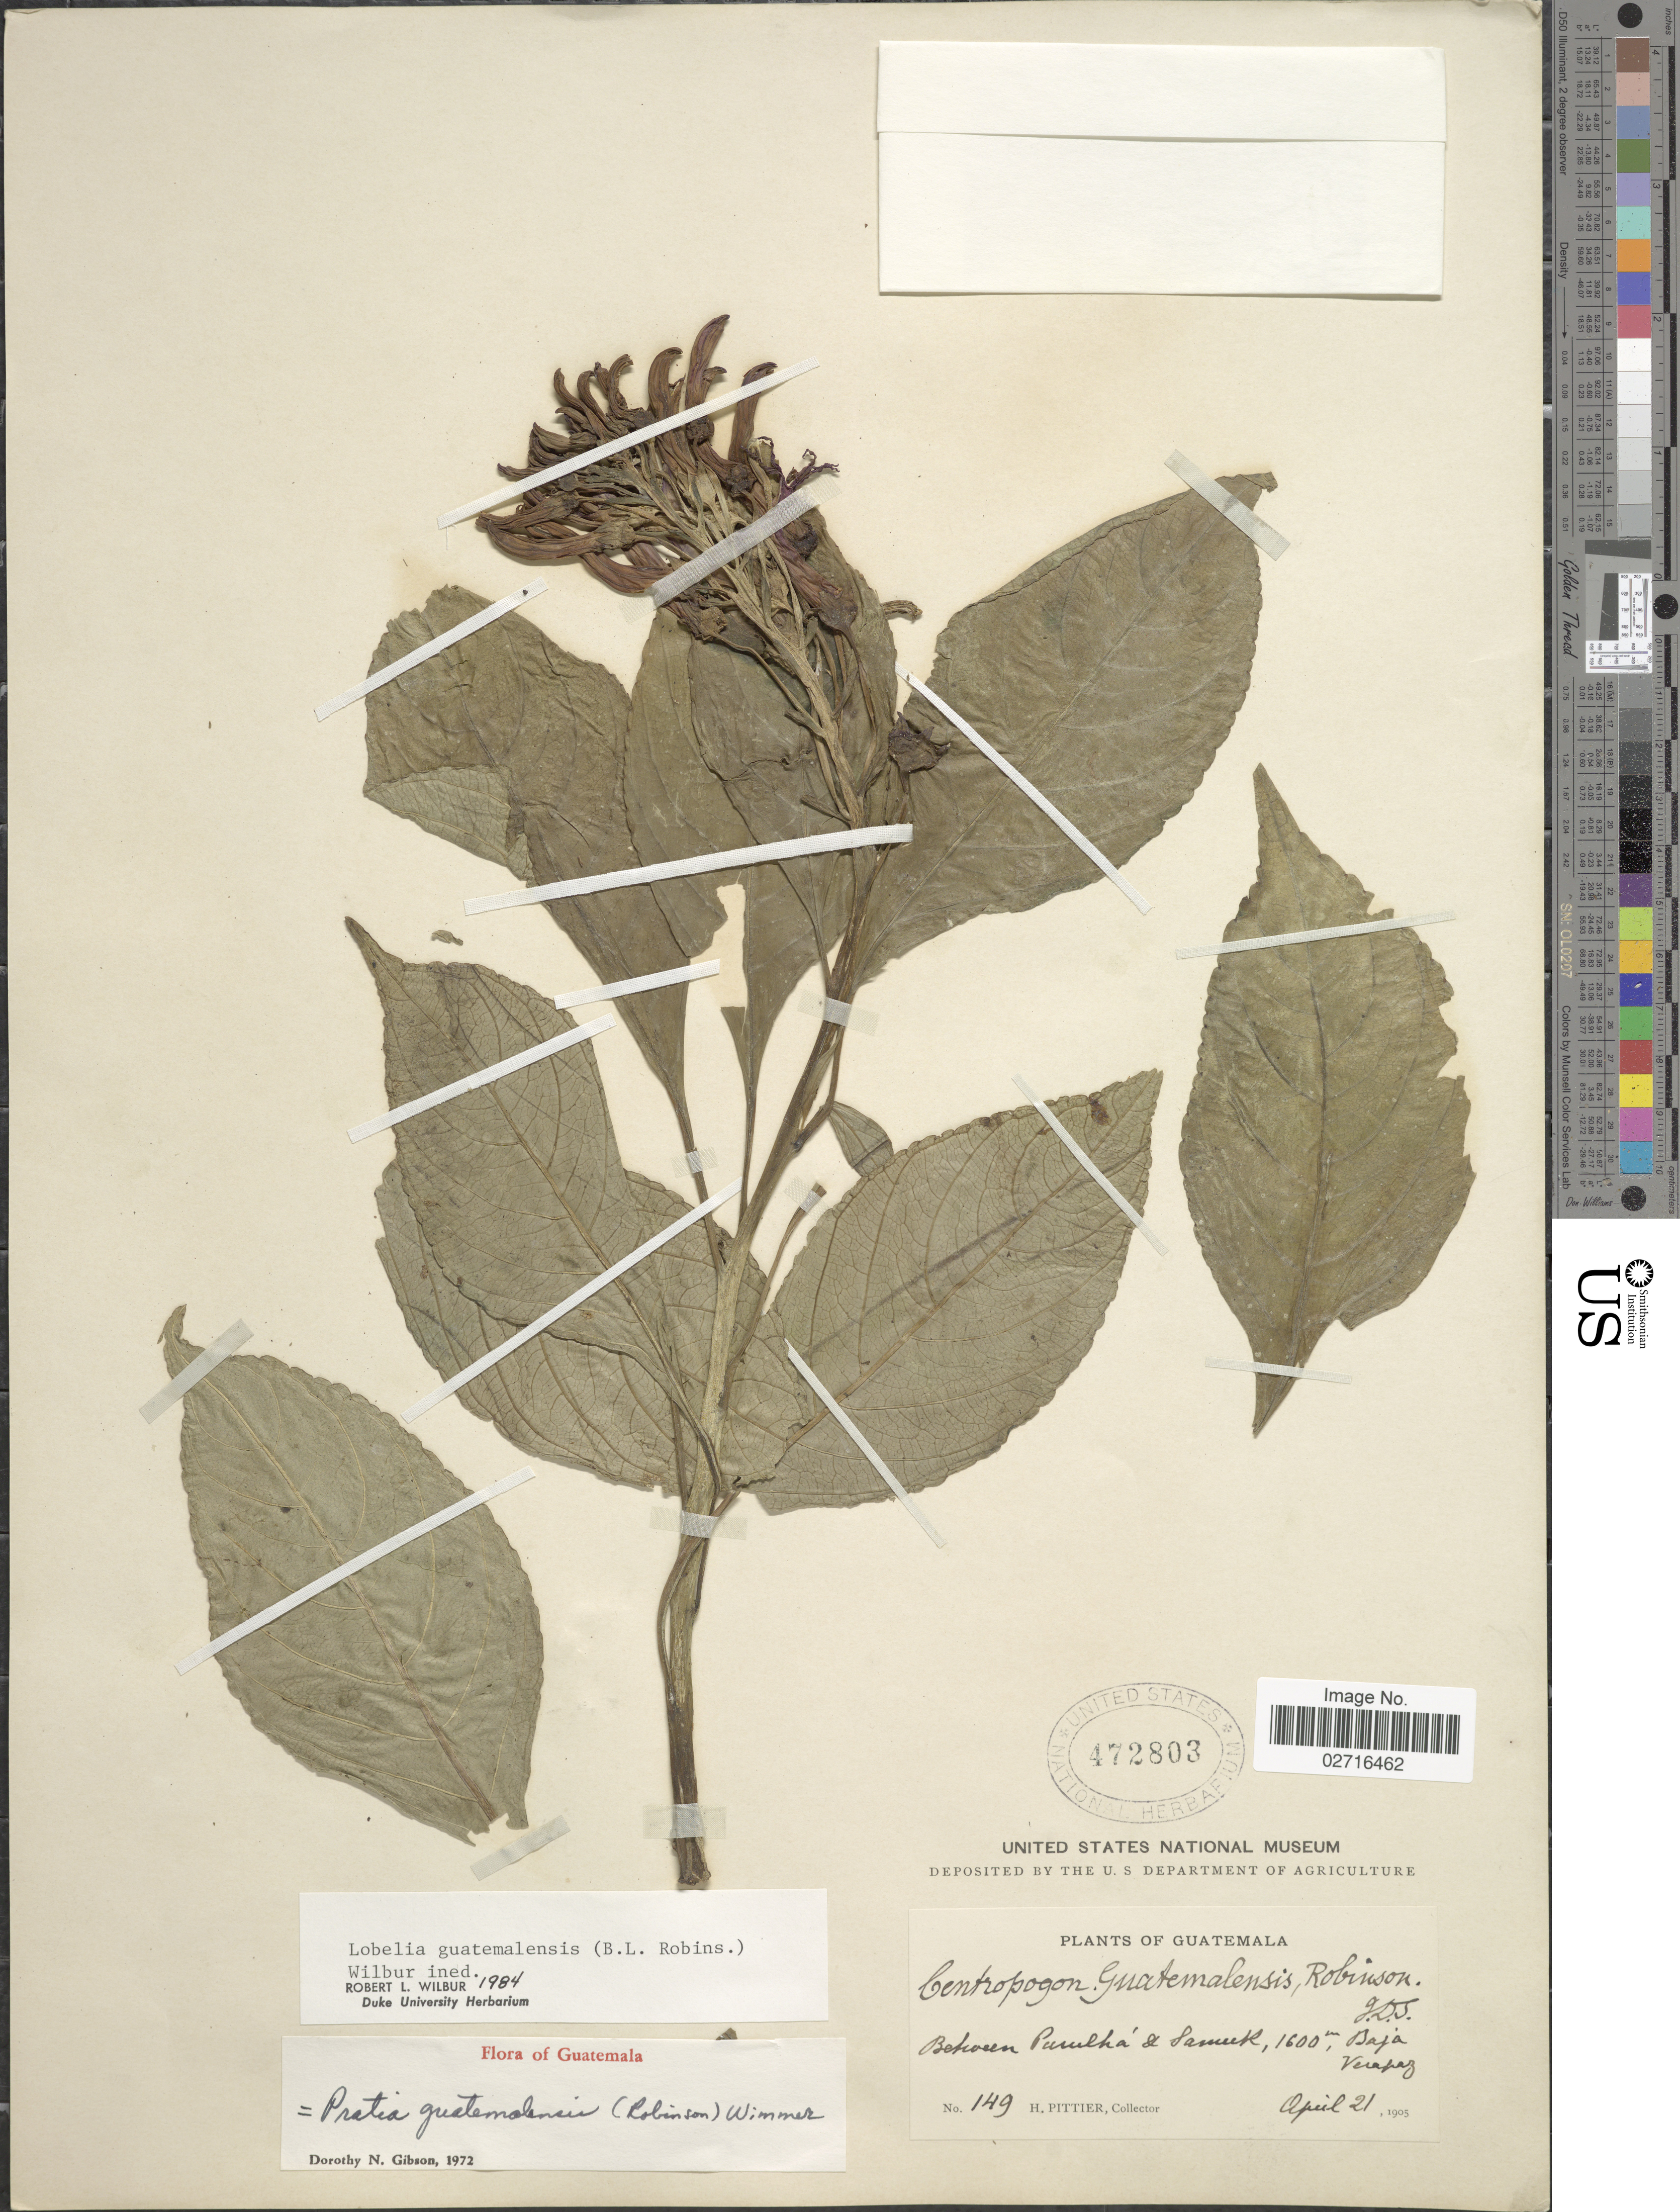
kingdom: Plantae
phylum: Tracheophyta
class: Magnoliopsida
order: Asterales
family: Campanulaceae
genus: Pratia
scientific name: Pratia guatemalensis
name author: (B.L. Rob. ex Donn. Sm.) E. Wimm.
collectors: H. F. Pittier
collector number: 149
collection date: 1905-04-21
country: Guatemala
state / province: Baja Verapaz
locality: Between Purulhá & Samuk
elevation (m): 1600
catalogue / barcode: US 472803